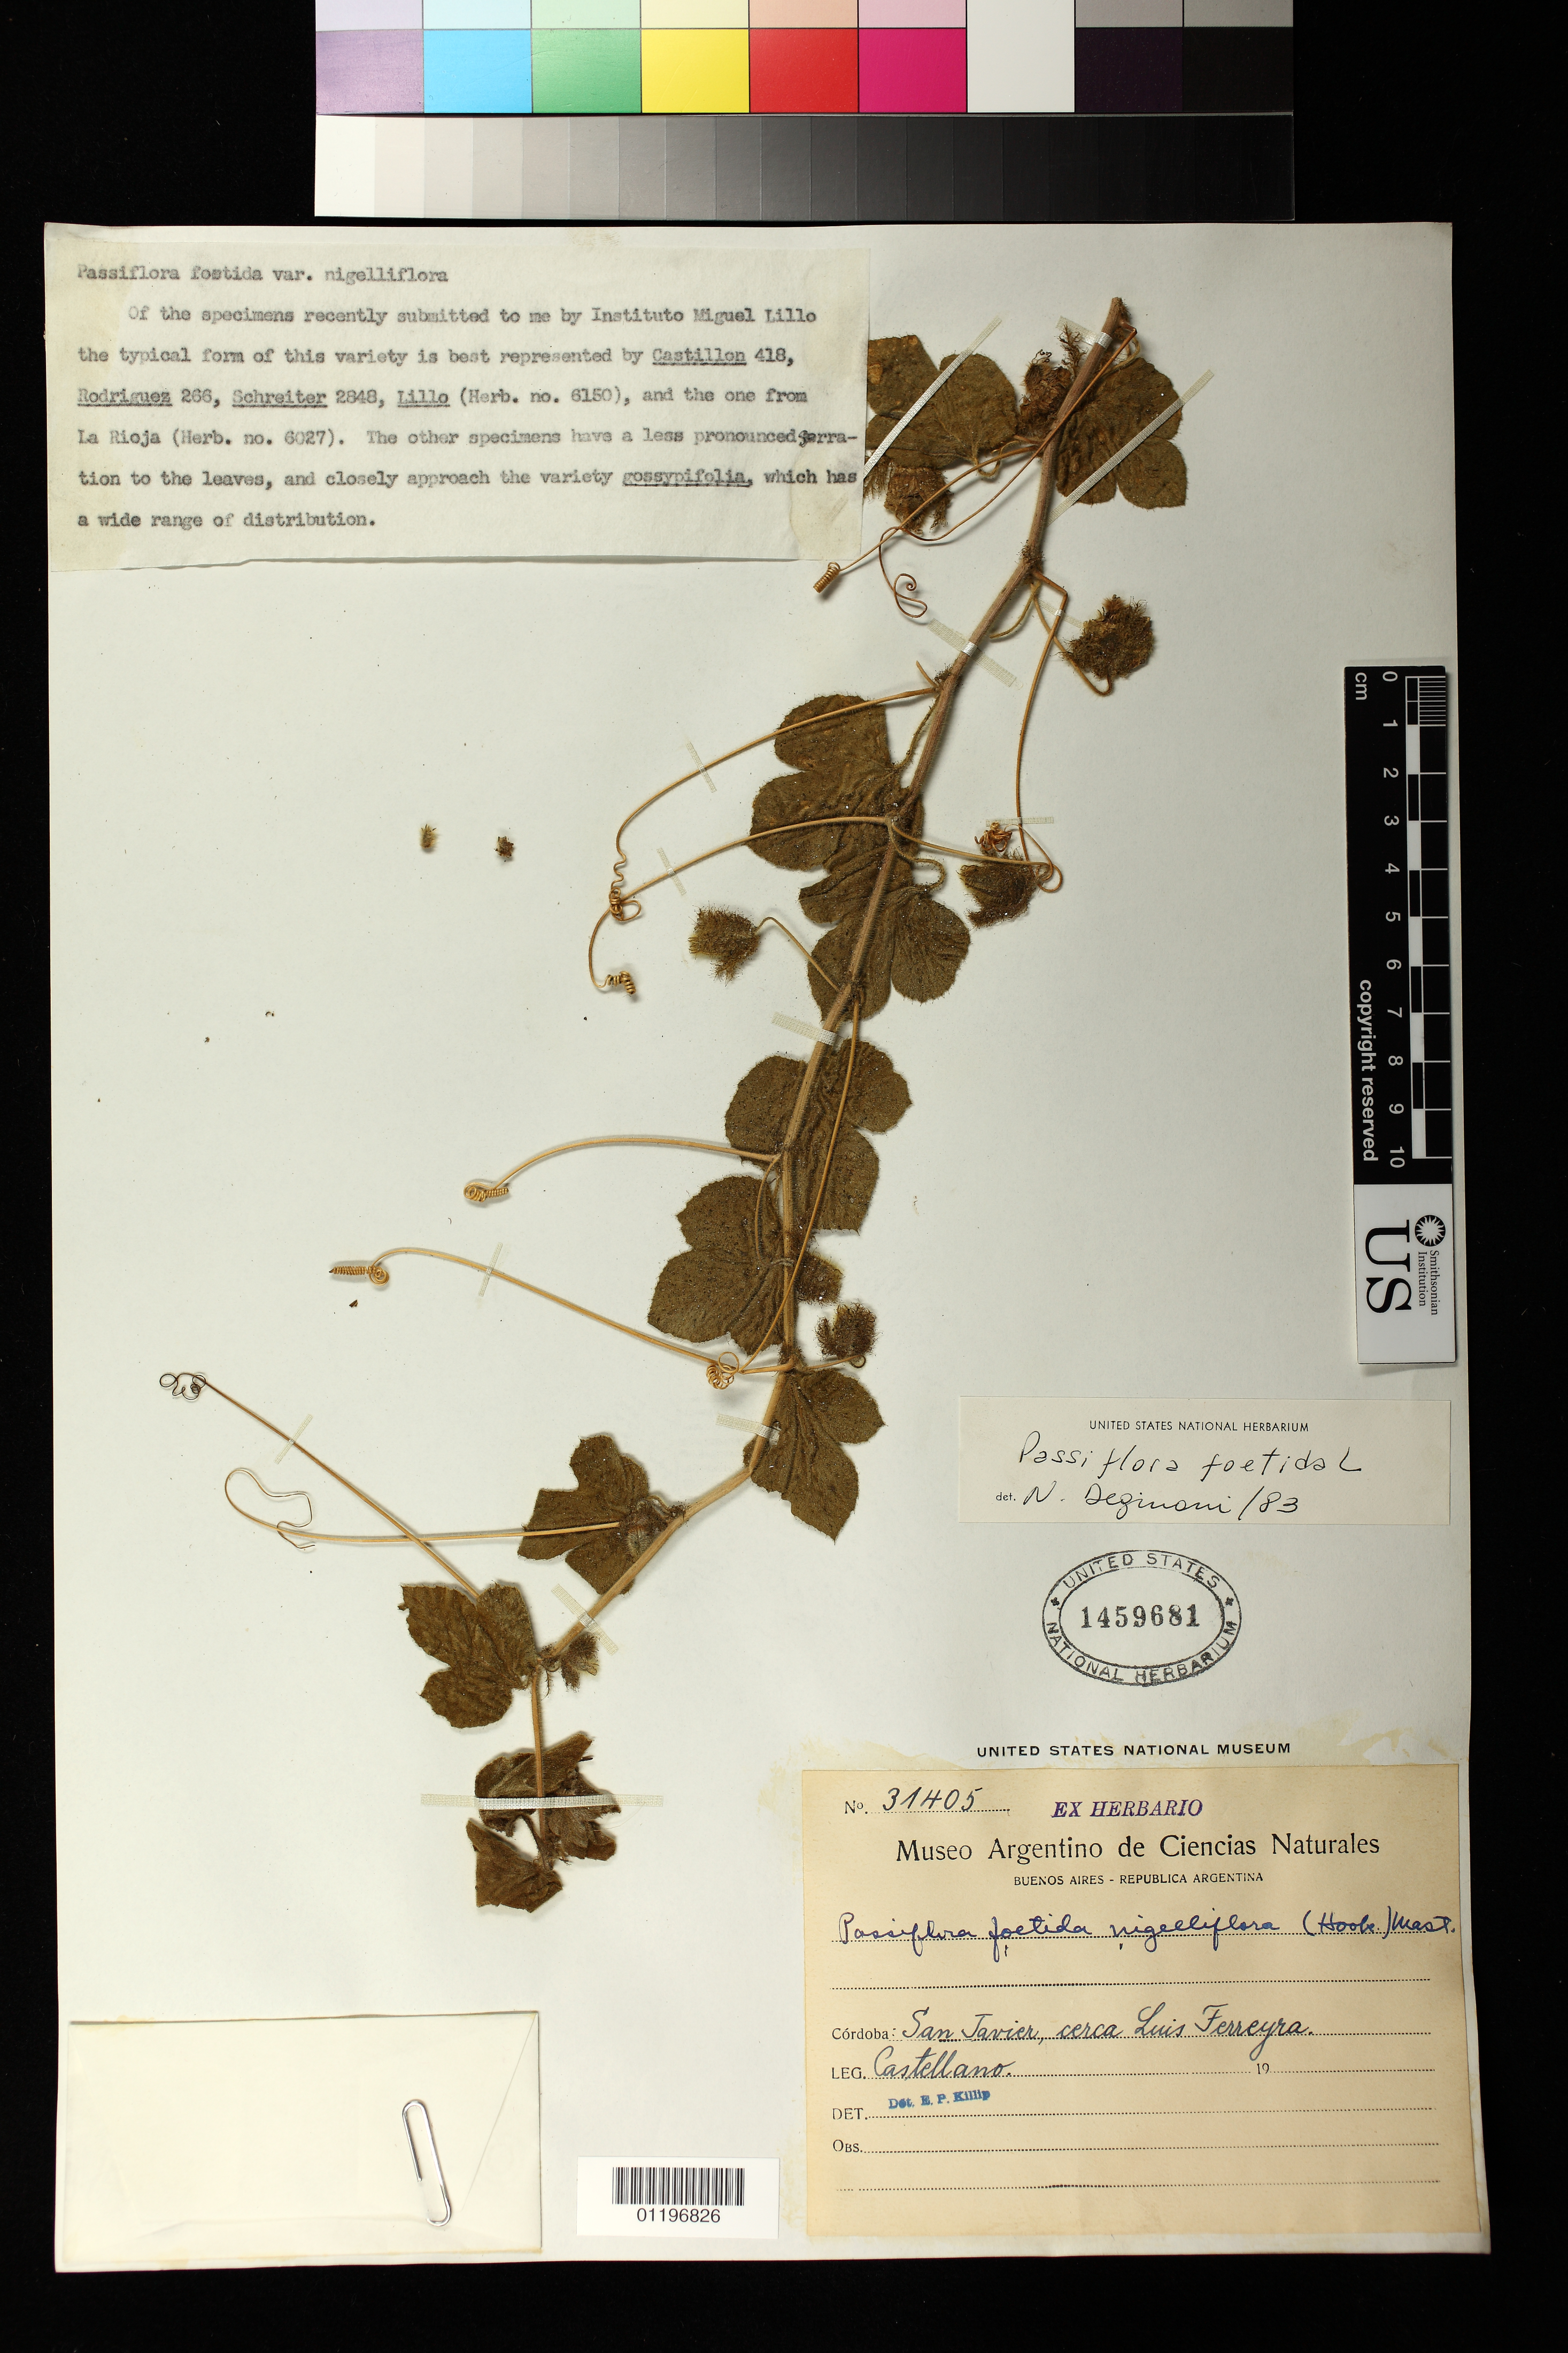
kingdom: Plantae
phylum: Tracheophyta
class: Magnoliopsida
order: Malpighiales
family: Passifloraceae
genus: Passiflora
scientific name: Passiflora foetida var. gossypiifolia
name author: (Desv.) Mast.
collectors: A. Castellanos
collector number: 31405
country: Argentina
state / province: Córdoba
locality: San Javier, near Luis Ferreyra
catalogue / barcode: US 1459681